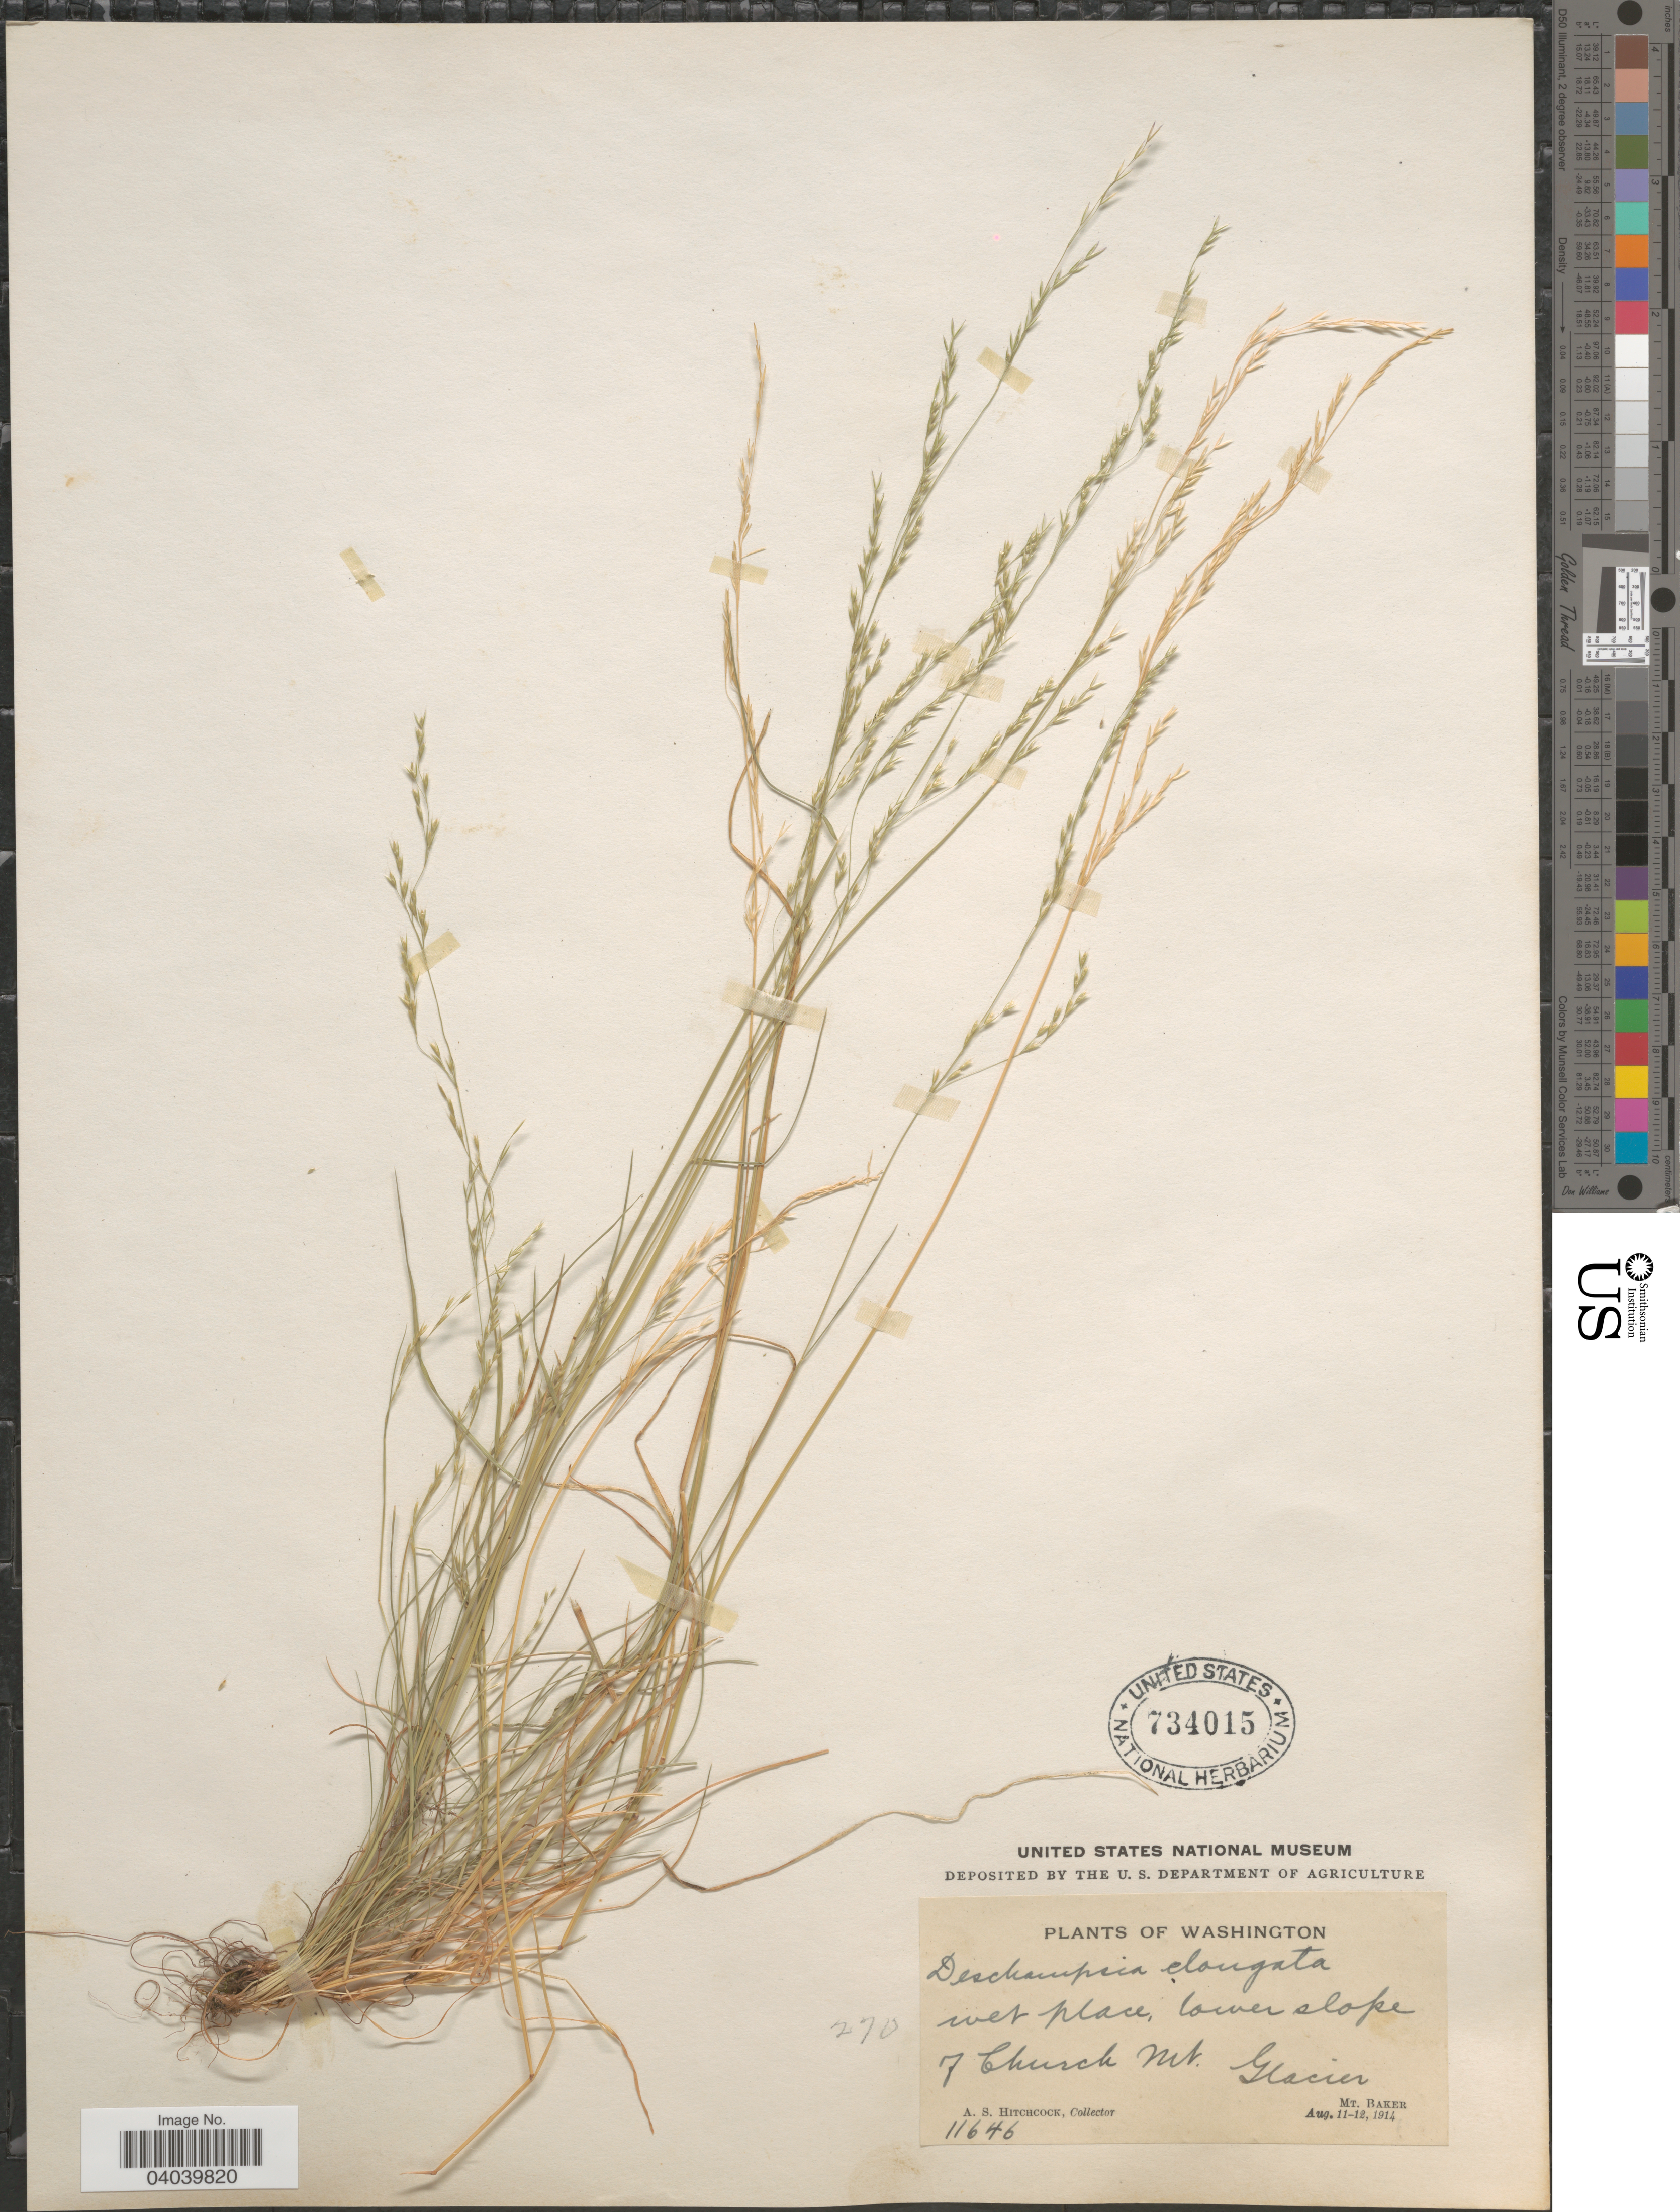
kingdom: Plantae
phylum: Tracheophyta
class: Liliopsida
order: Poales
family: Poaceae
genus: Deschampsia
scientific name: Deschampsia elongata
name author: (Hook.) Munro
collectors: A. S. Hitchcock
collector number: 11646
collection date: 1914-08-11/1914-08-12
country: United States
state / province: Washington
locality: Wet place, lower slope of Church Mt. Glacier. Mt. Baker.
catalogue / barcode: US 734015